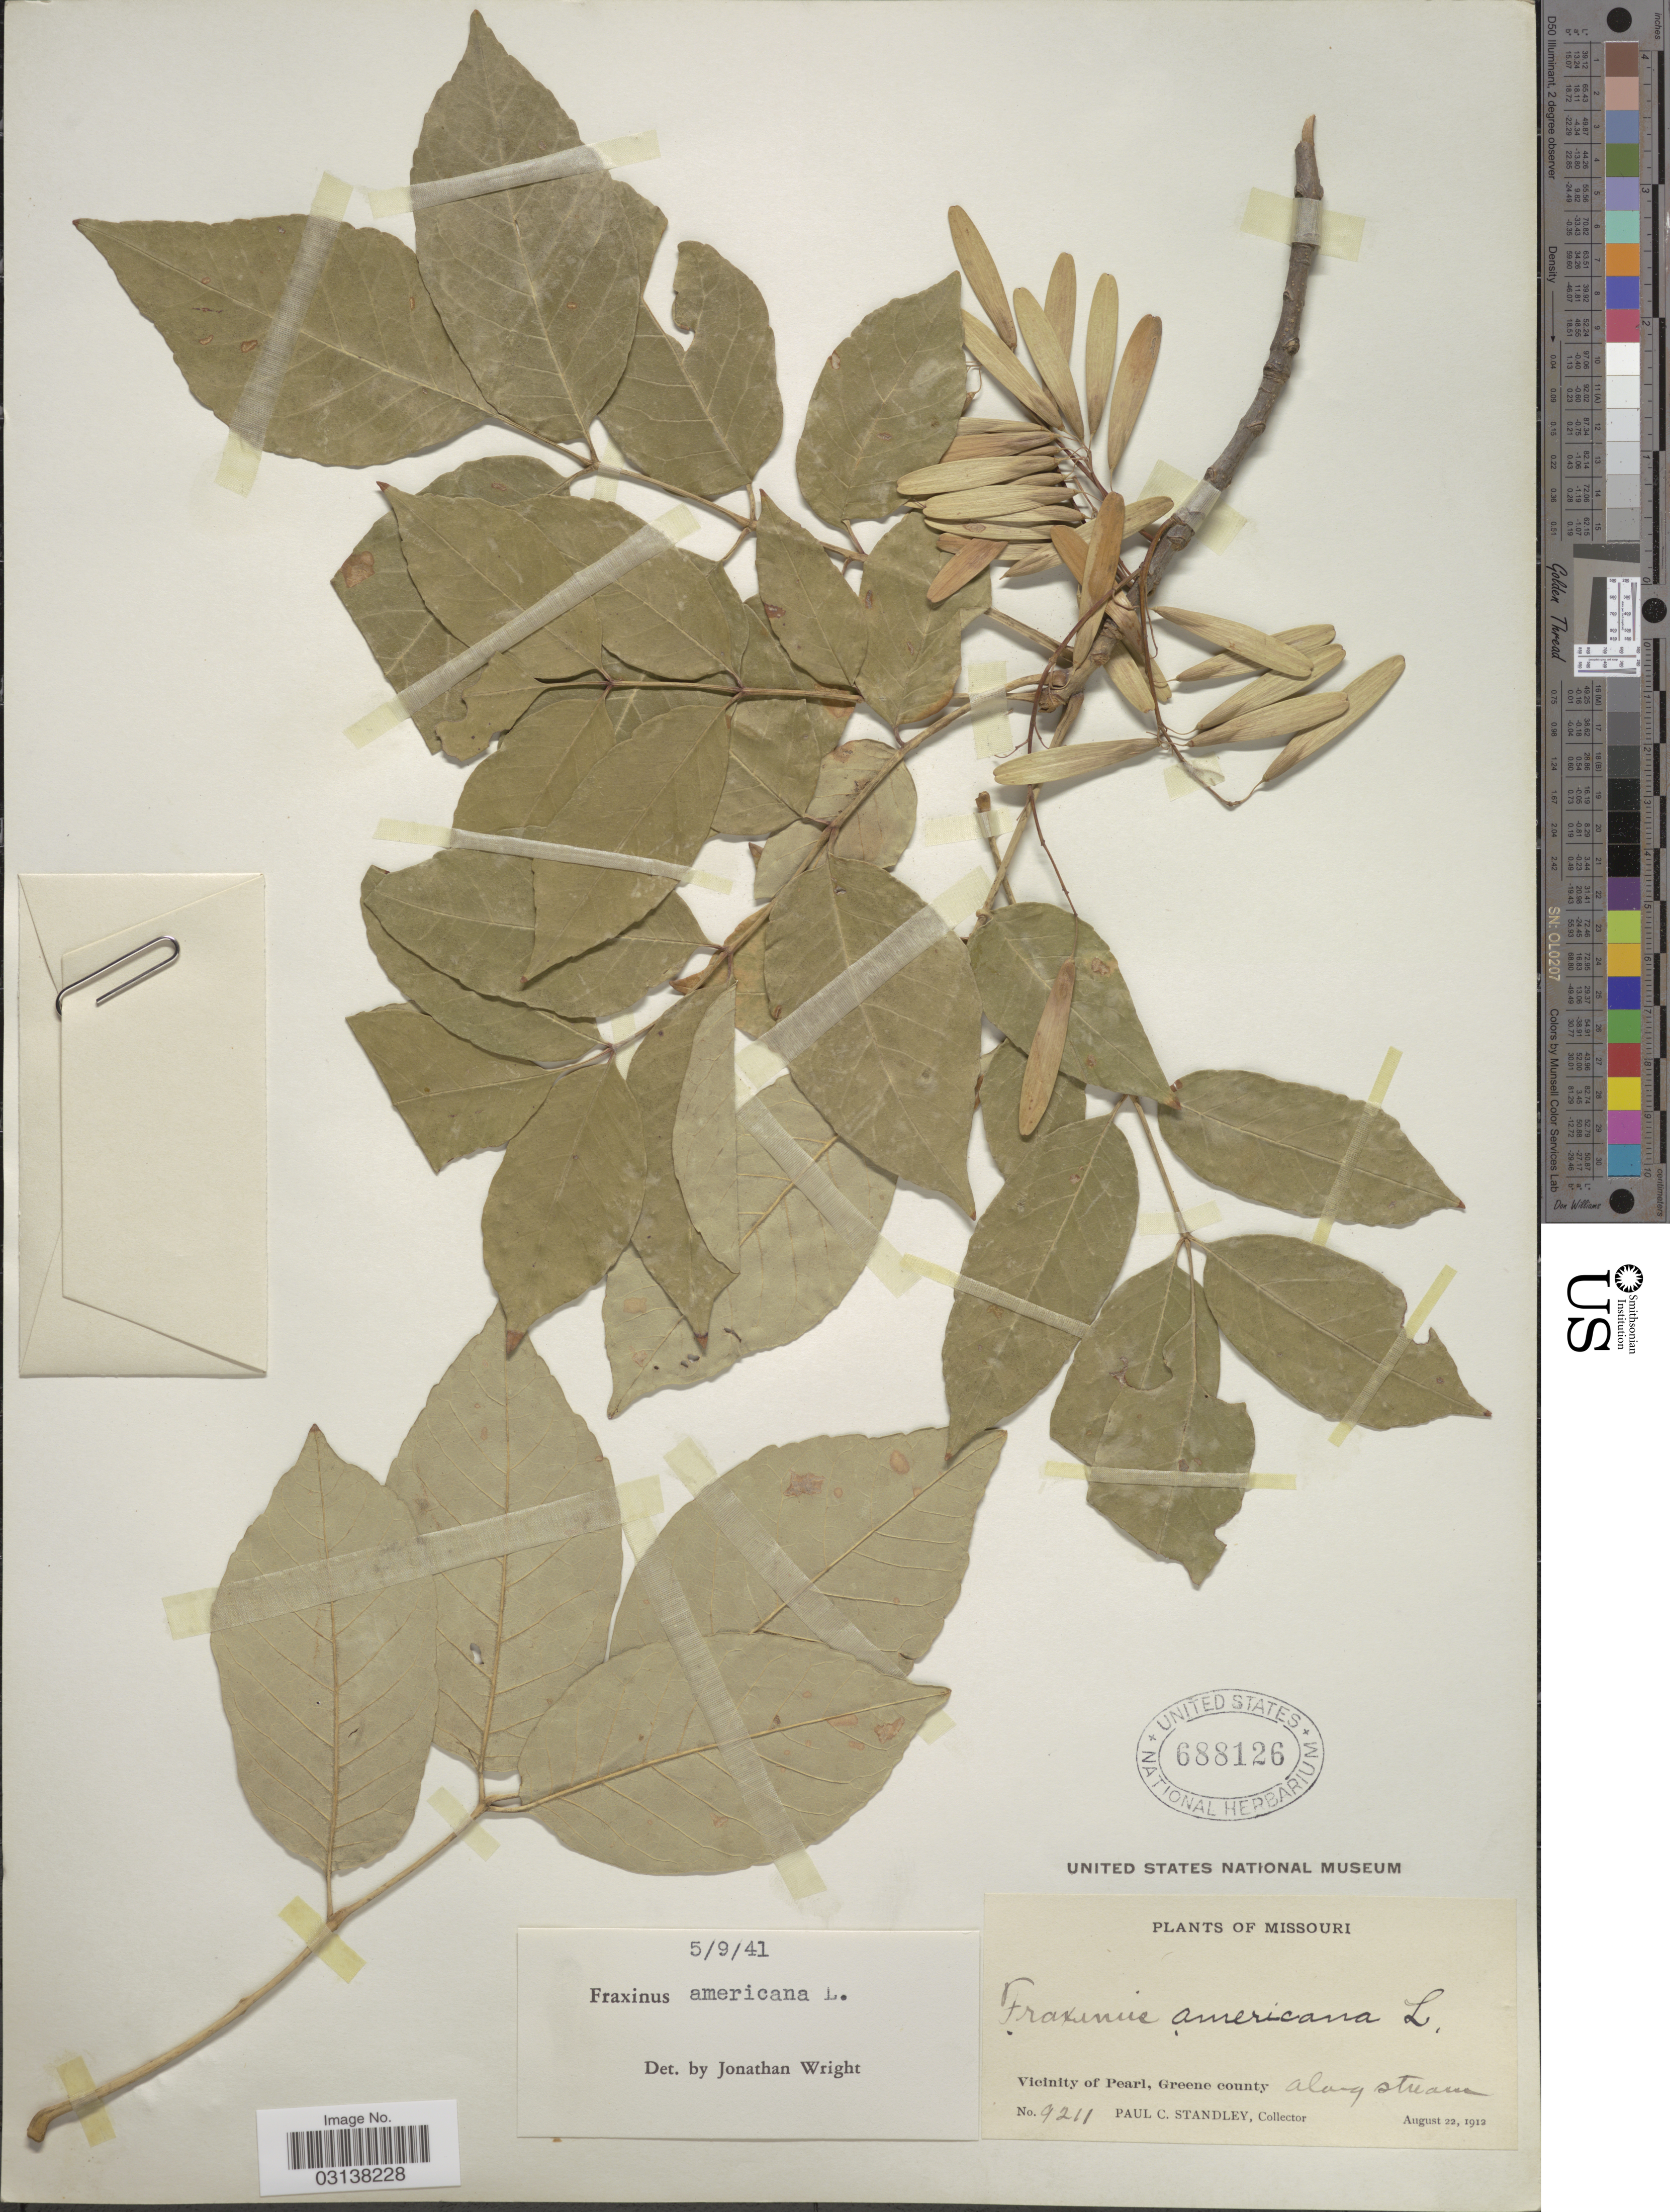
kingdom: Plantae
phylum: Tracheophyta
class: Magnoliopsida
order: Lamiales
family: Oleaceae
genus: Fraxinus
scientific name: Fraxinus americana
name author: L.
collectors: P. C. Standley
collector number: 9211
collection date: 1912-08-22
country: United States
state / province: Missouri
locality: Vicinity of Pearl, Greene County, along stream.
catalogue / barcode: US 688126